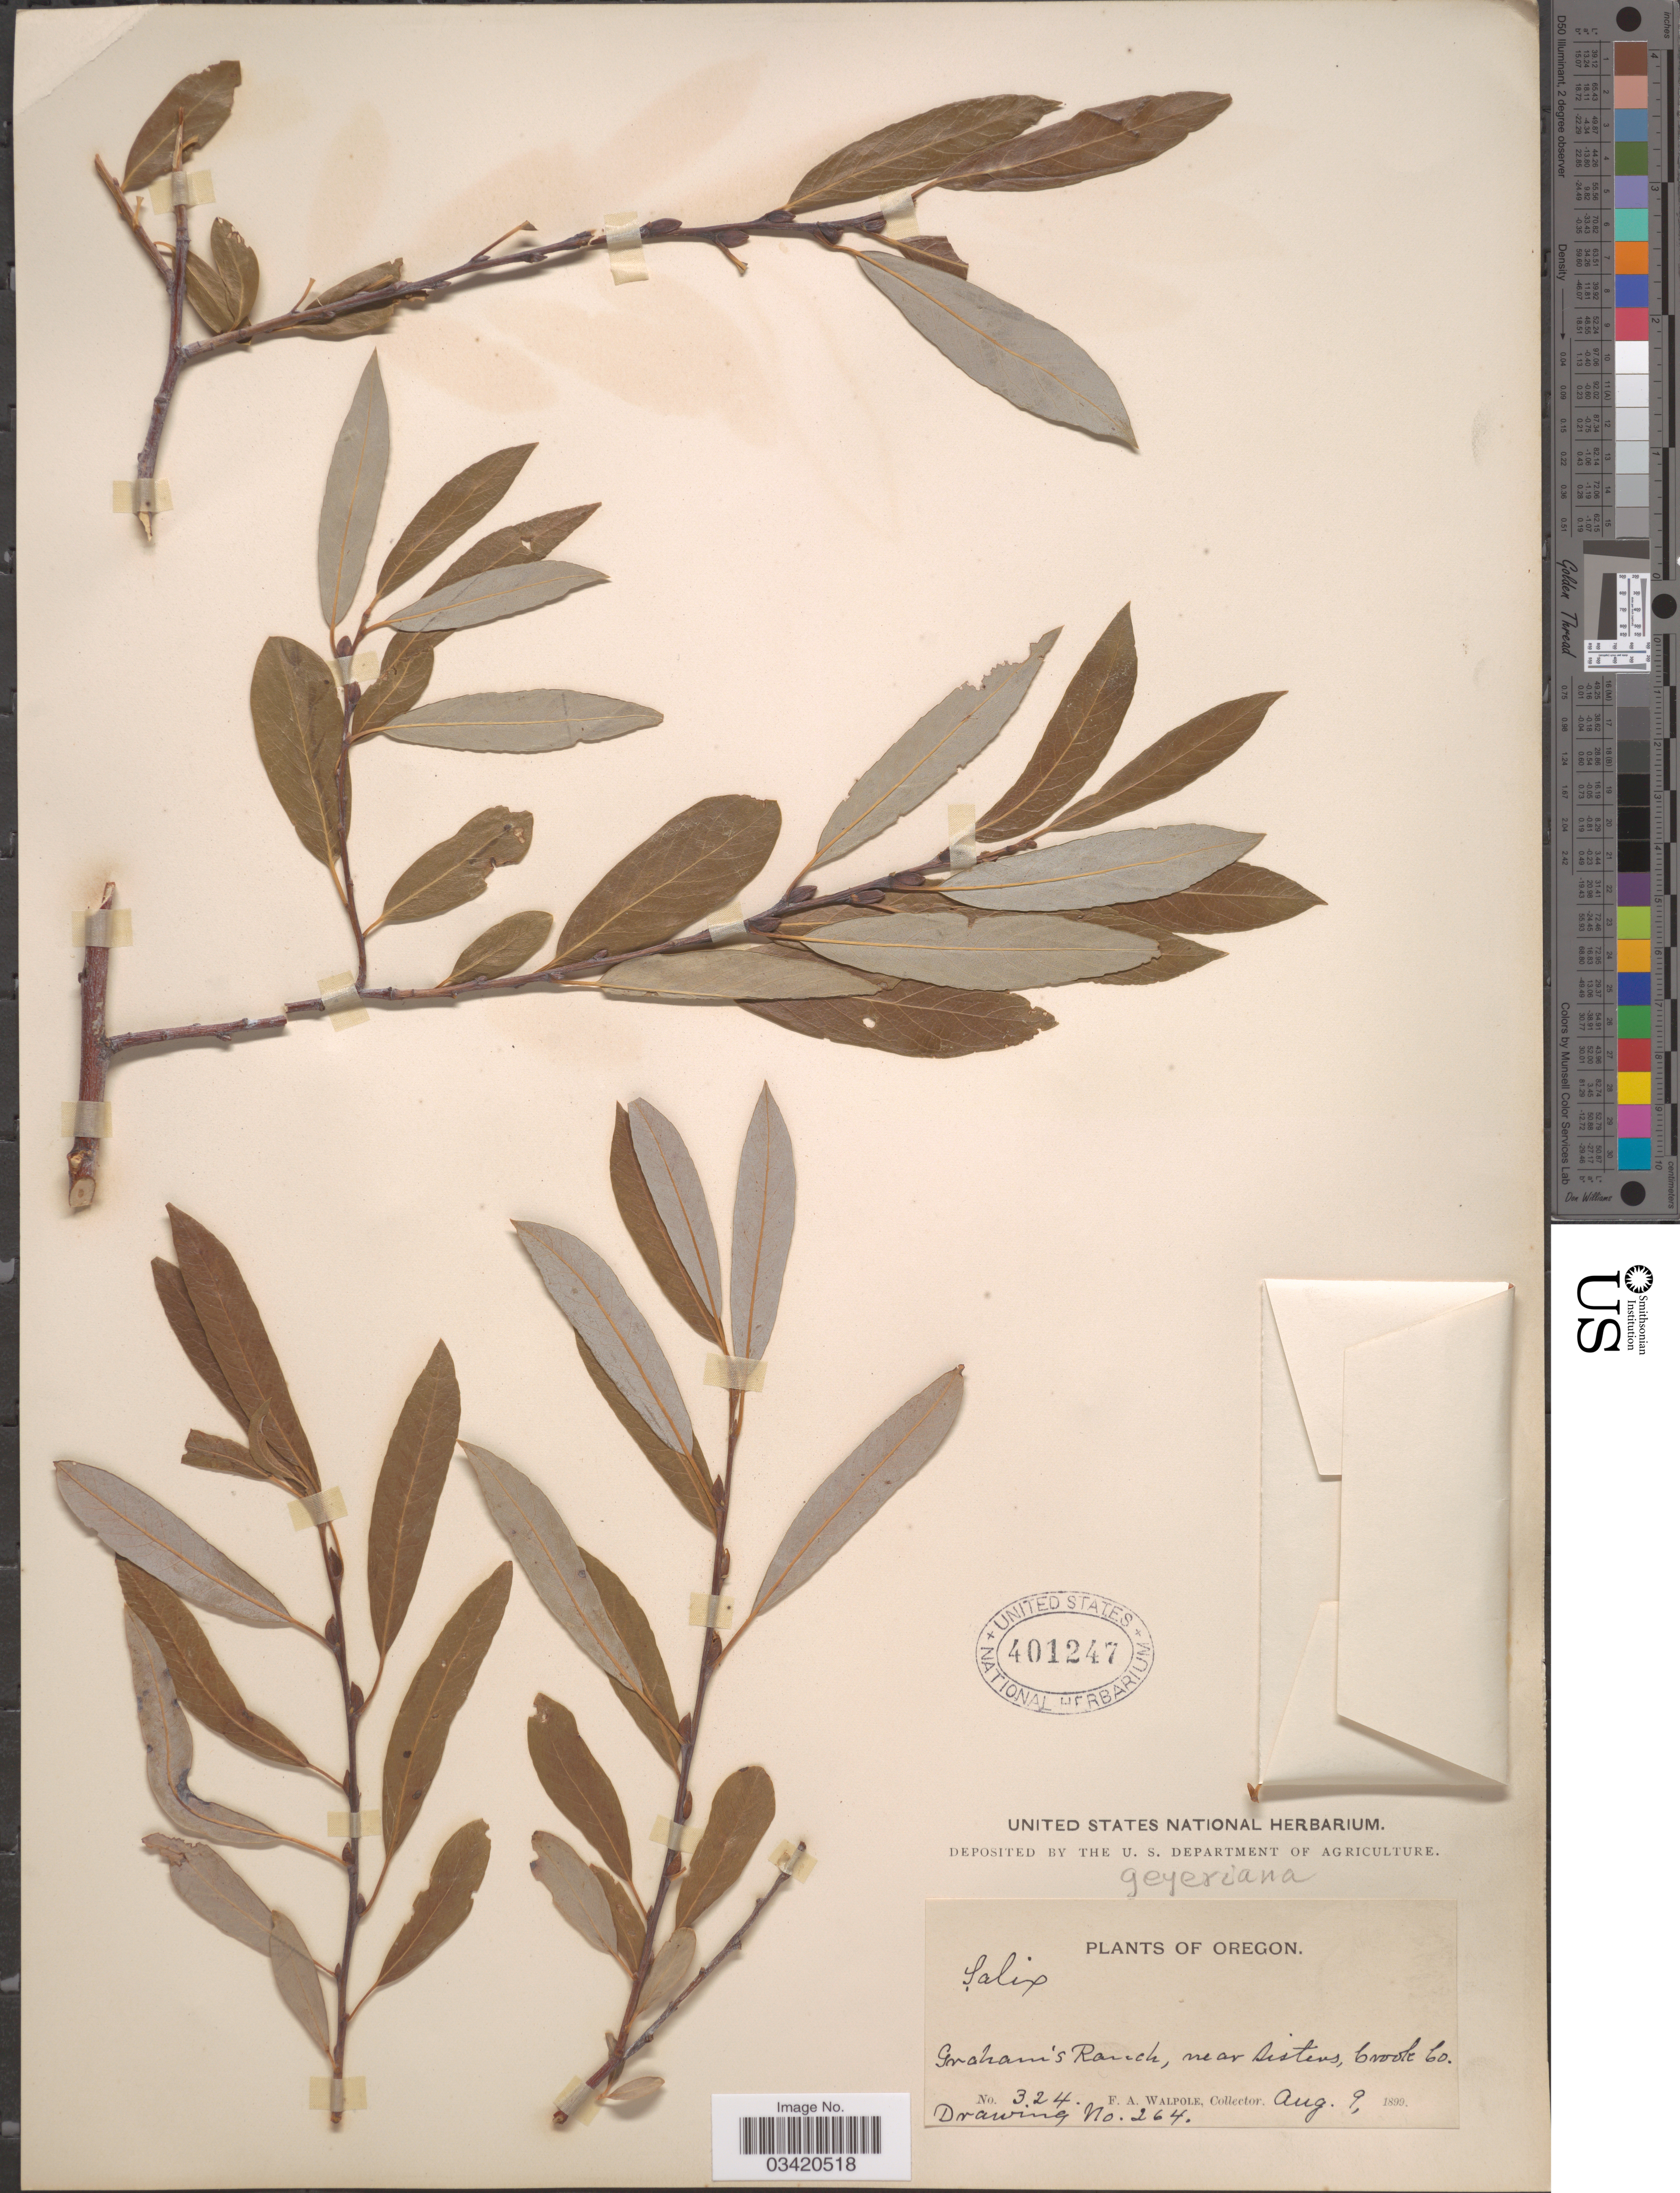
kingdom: Plantae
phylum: Tracheophyta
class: Magnoliopsida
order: Malpighiales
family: Salicaceae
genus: Salix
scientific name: Salix geyeriana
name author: Andersson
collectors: F. Walpole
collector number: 324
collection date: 1899-08-09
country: United States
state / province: Oregon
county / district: Crook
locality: Graham's Ranch, near Sisters, Crook Co.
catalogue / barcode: US 401247